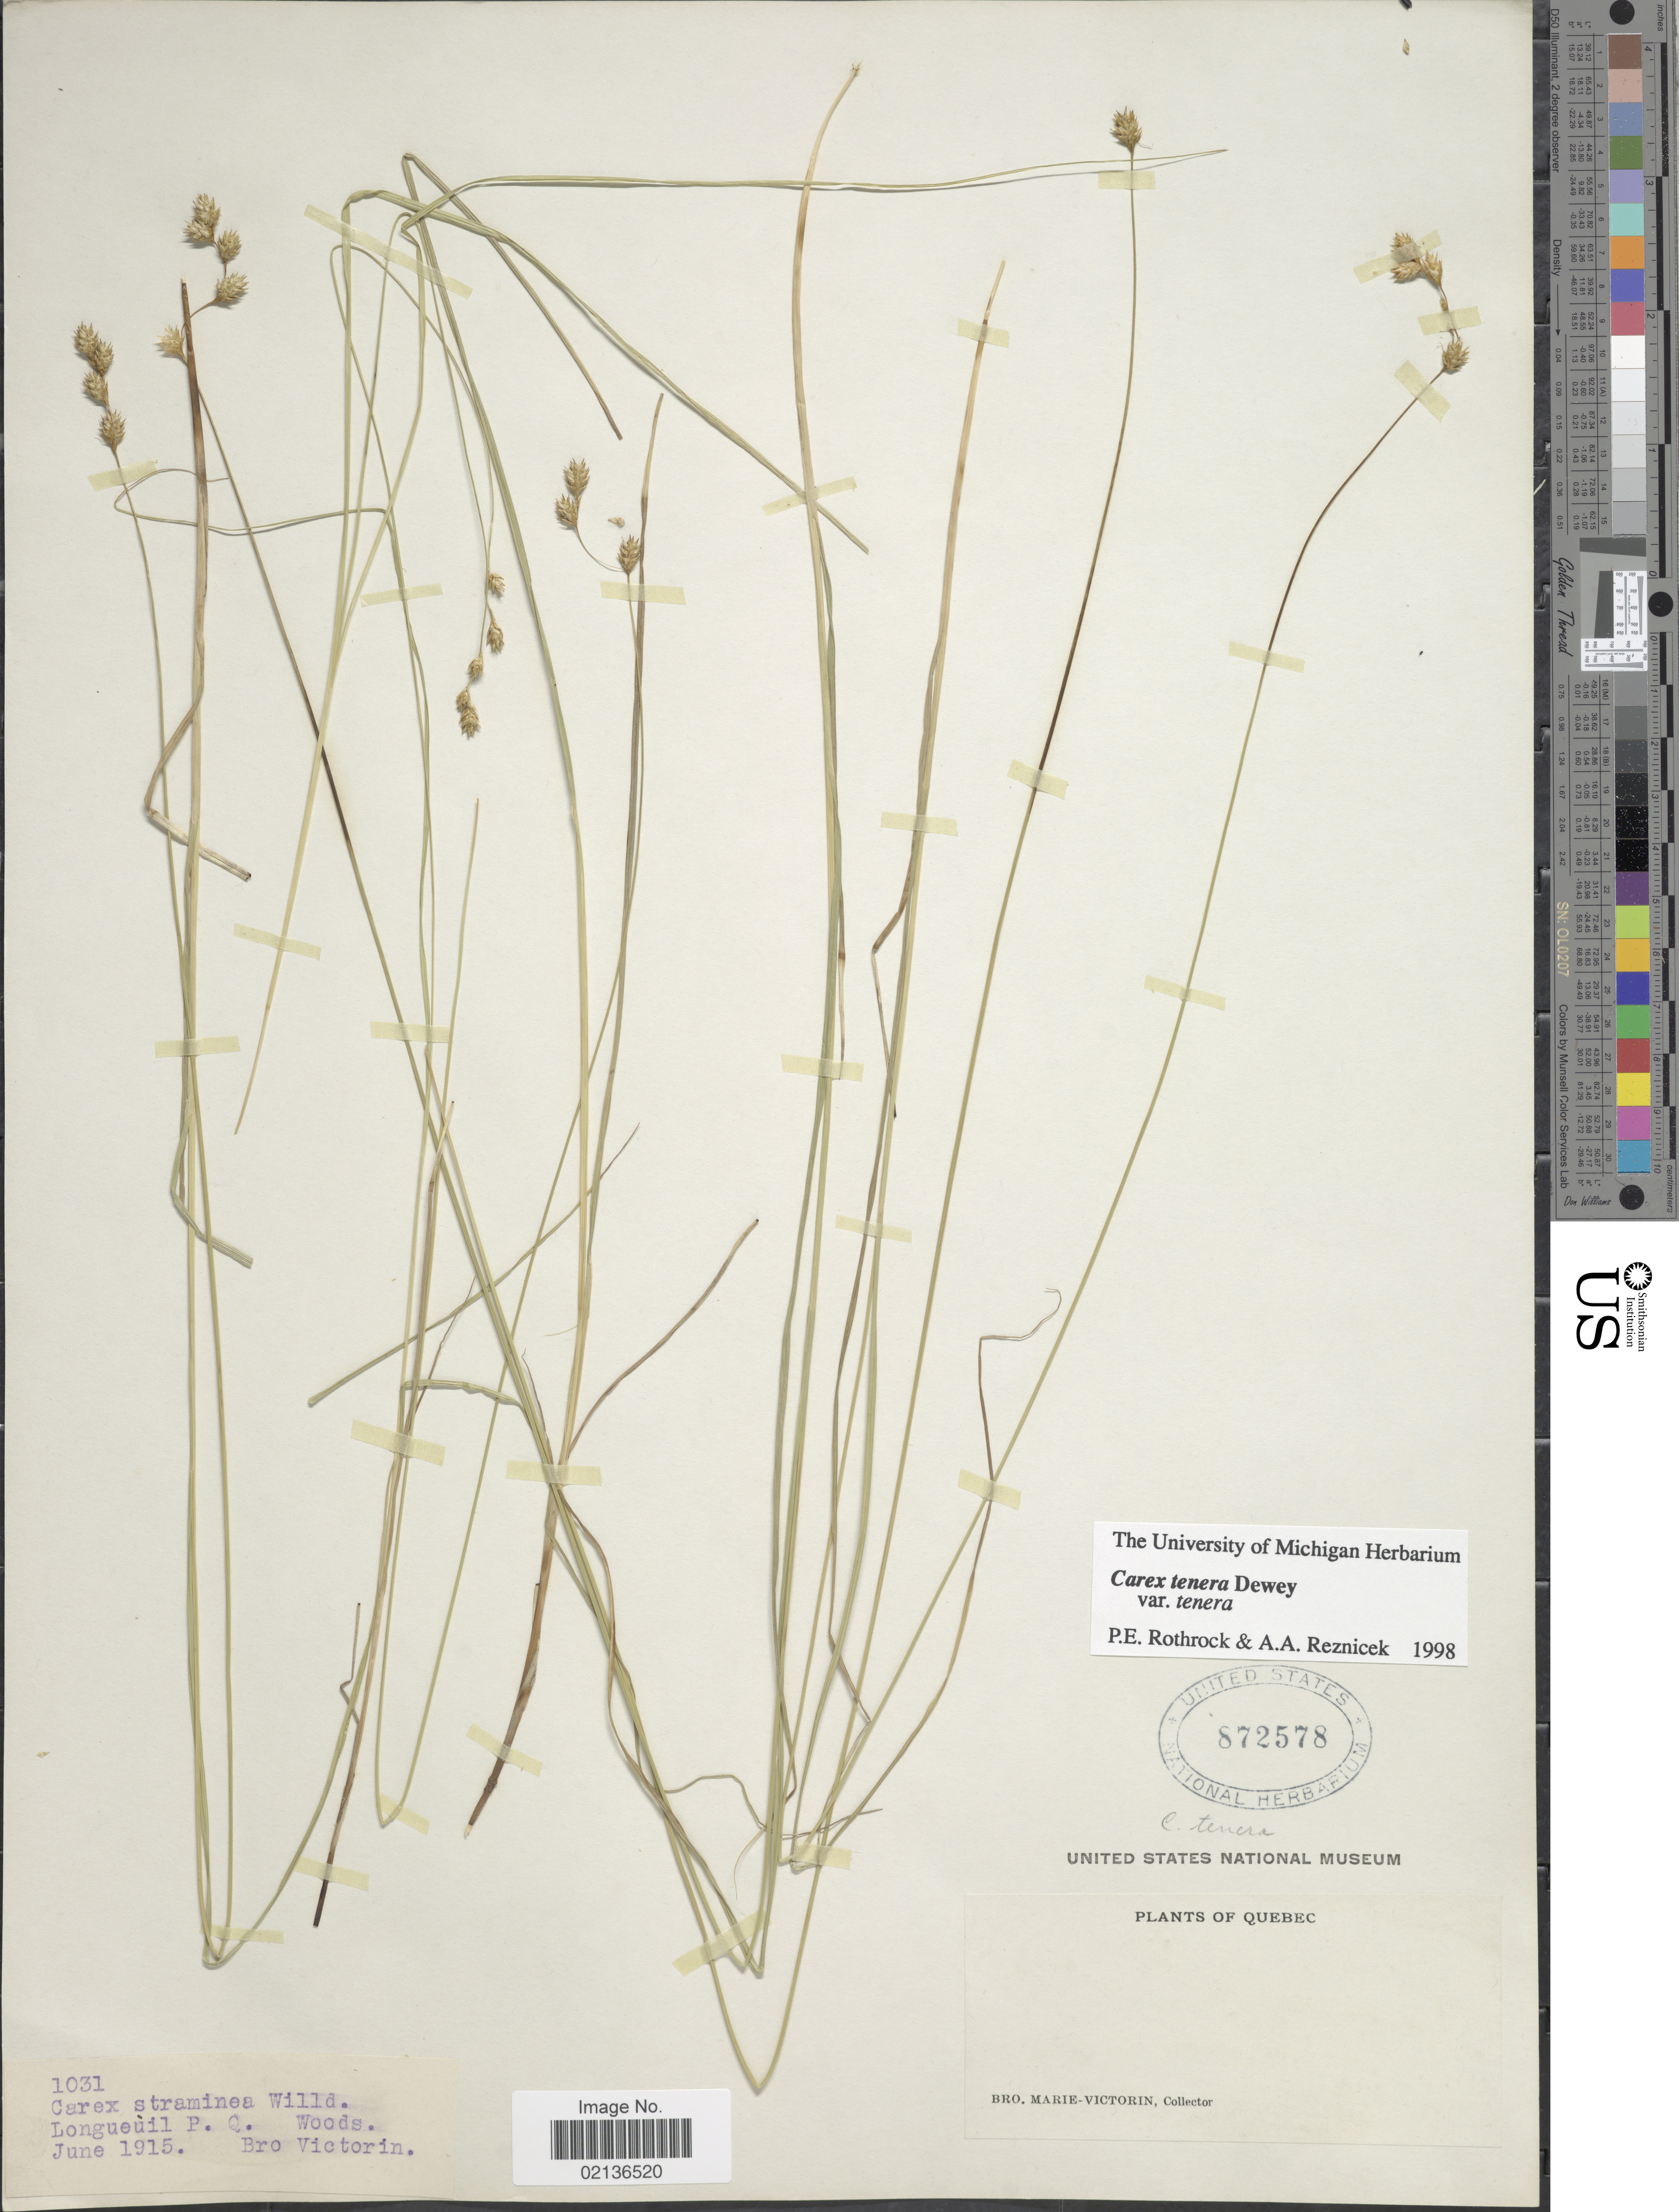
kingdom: Plantae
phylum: Tracheophyta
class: Liliopsida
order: Poales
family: Cyperaceae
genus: Carex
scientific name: Carex tenera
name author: Dewey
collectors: Fr. Marie-Victorin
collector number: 1031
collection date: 1915-06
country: Canada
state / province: Quebec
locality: Longueuil, P.Q.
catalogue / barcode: US 872578